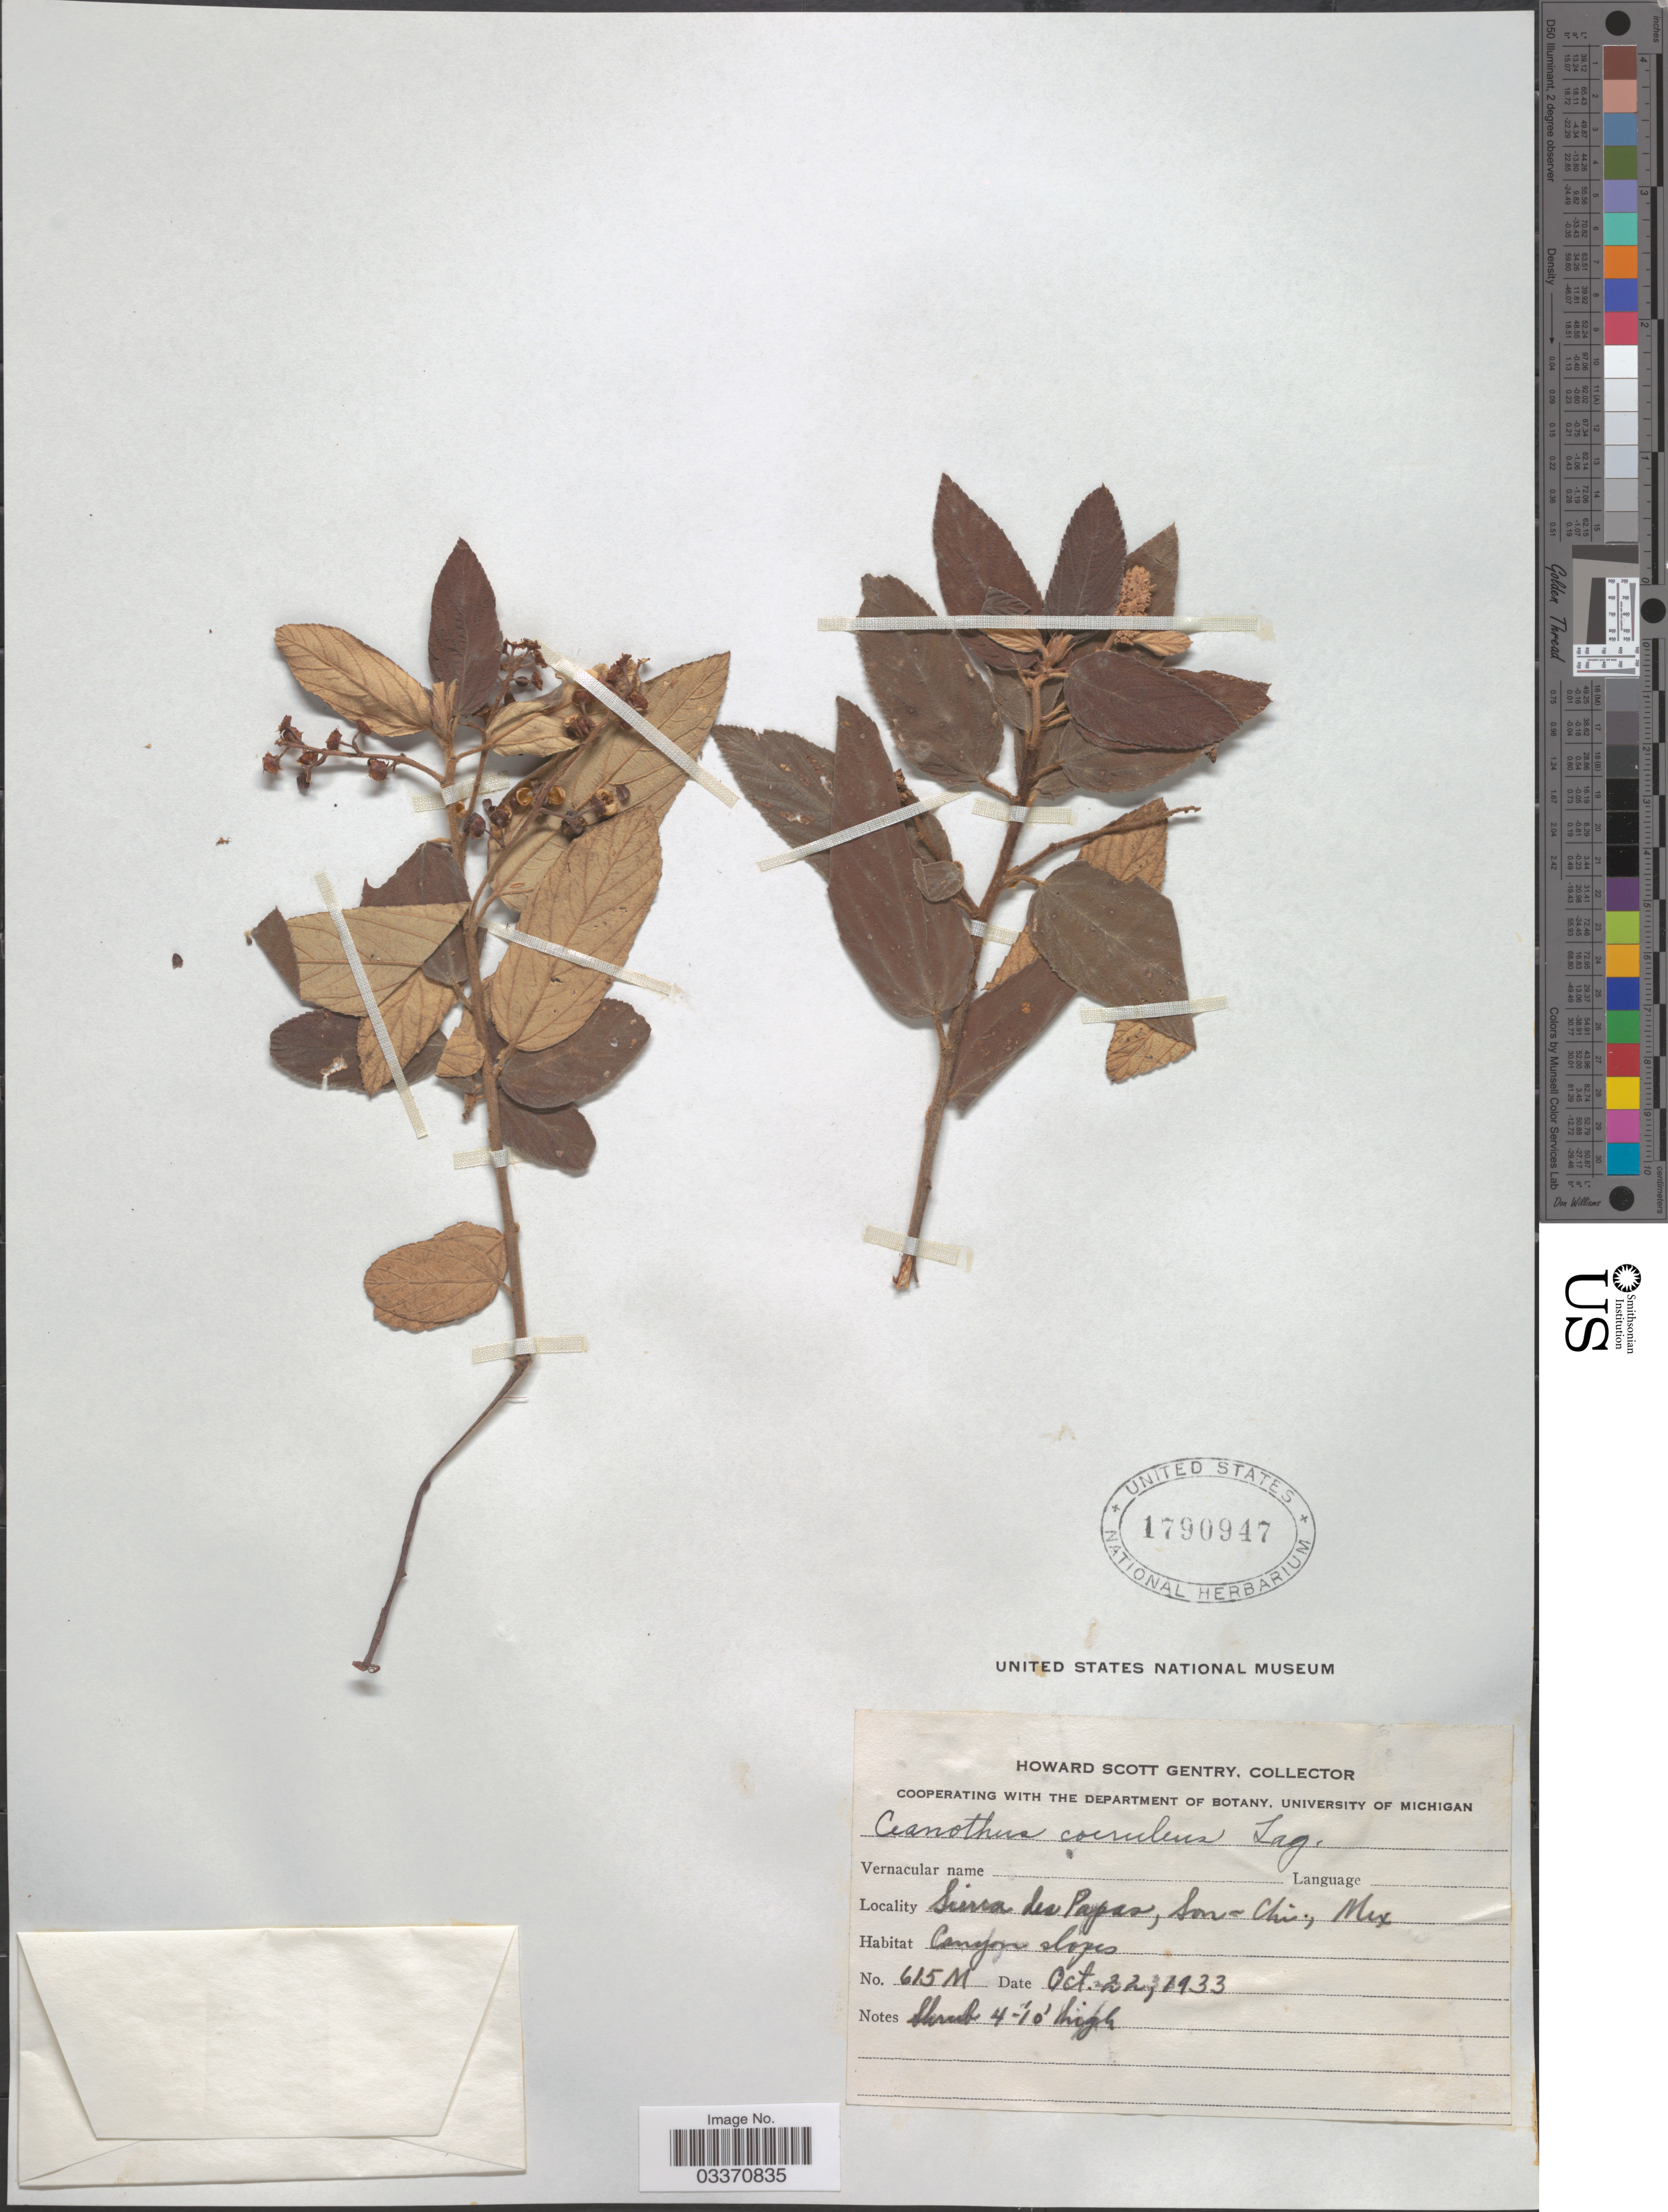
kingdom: Plantae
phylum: Tracheophyta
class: Magnoliopsida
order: Rosales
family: Rhamnaceae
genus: Ceanothus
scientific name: Ceanothus caeruleus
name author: Lag.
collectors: H. S. Gentry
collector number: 615M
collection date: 1933-10-22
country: Mexico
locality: Sierra des Papas, Son - Chis.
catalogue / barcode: US 1790947